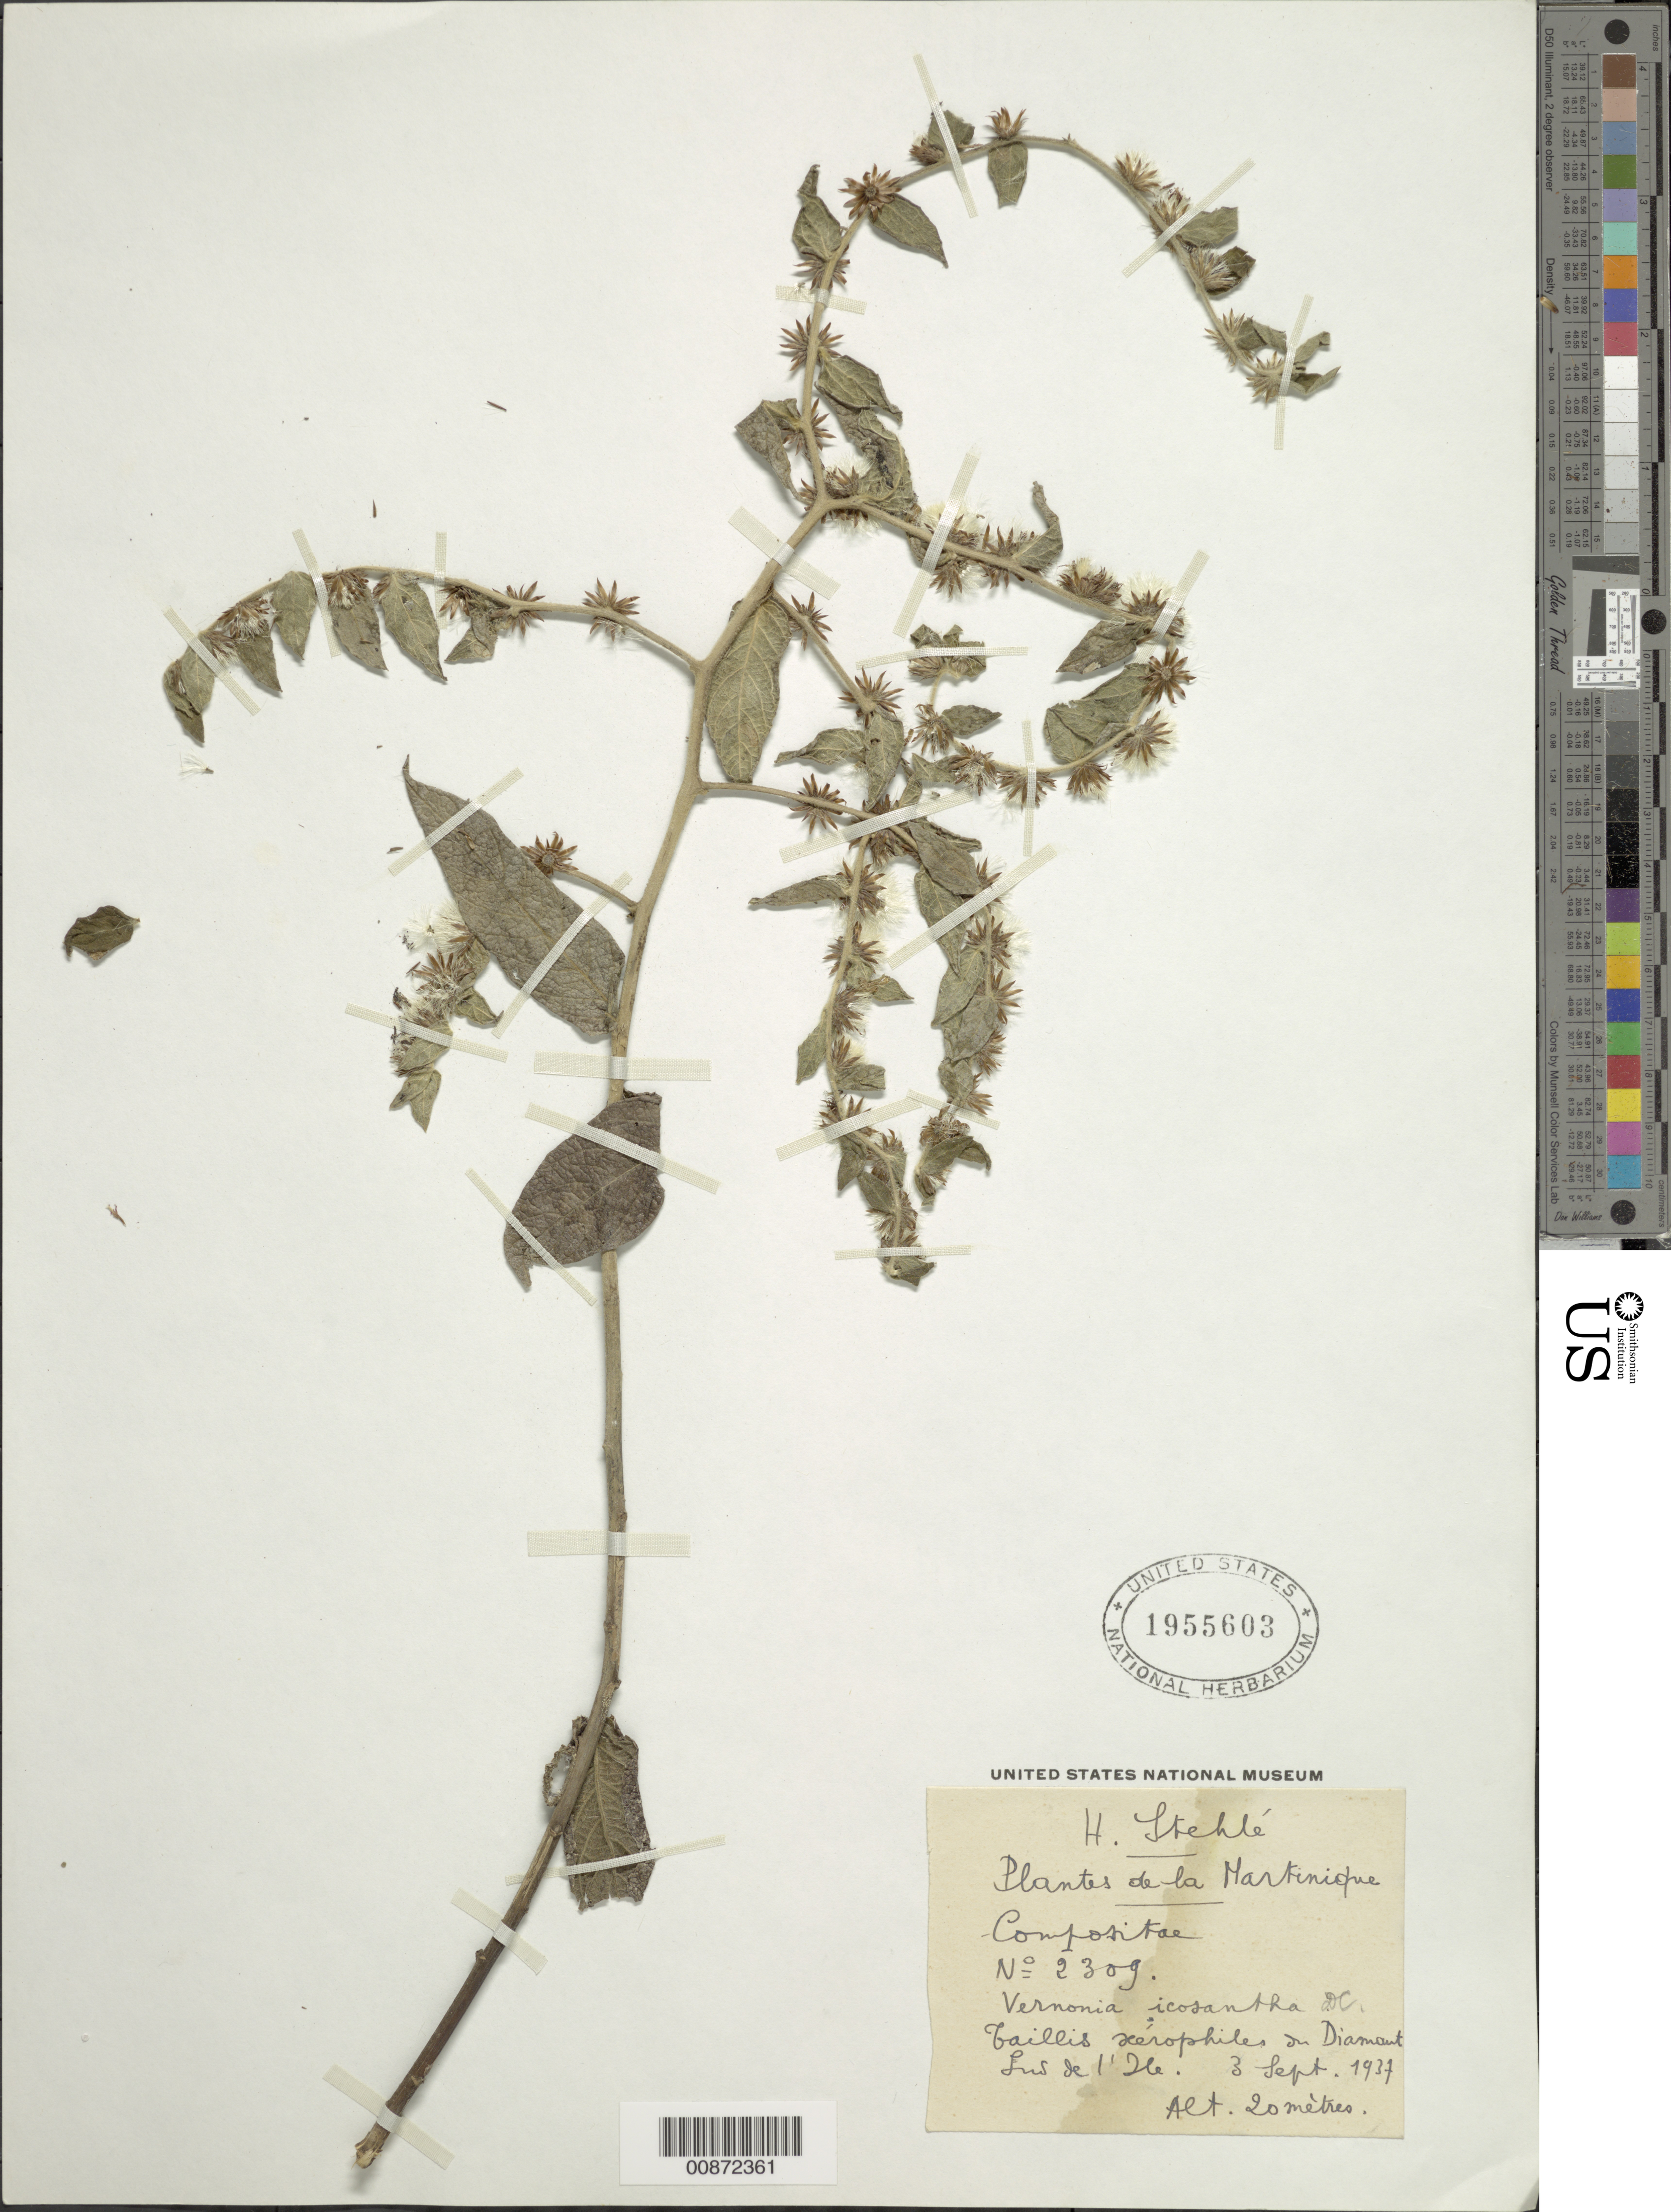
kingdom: Plantae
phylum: Tracheophyta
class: Magnoliopsida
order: Asterales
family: Asteraceae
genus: Lepidaploa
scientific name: Lepidaploa arborescens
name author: (L.) H. Rob.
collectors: H. Stehlé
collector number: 2309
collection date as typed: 03 Sep 1937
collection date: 1937-09-03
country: Martinique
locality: On Diamont (sp?), Sud de I'Ile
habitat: Baillis xérophiles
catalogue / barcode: US 1955603